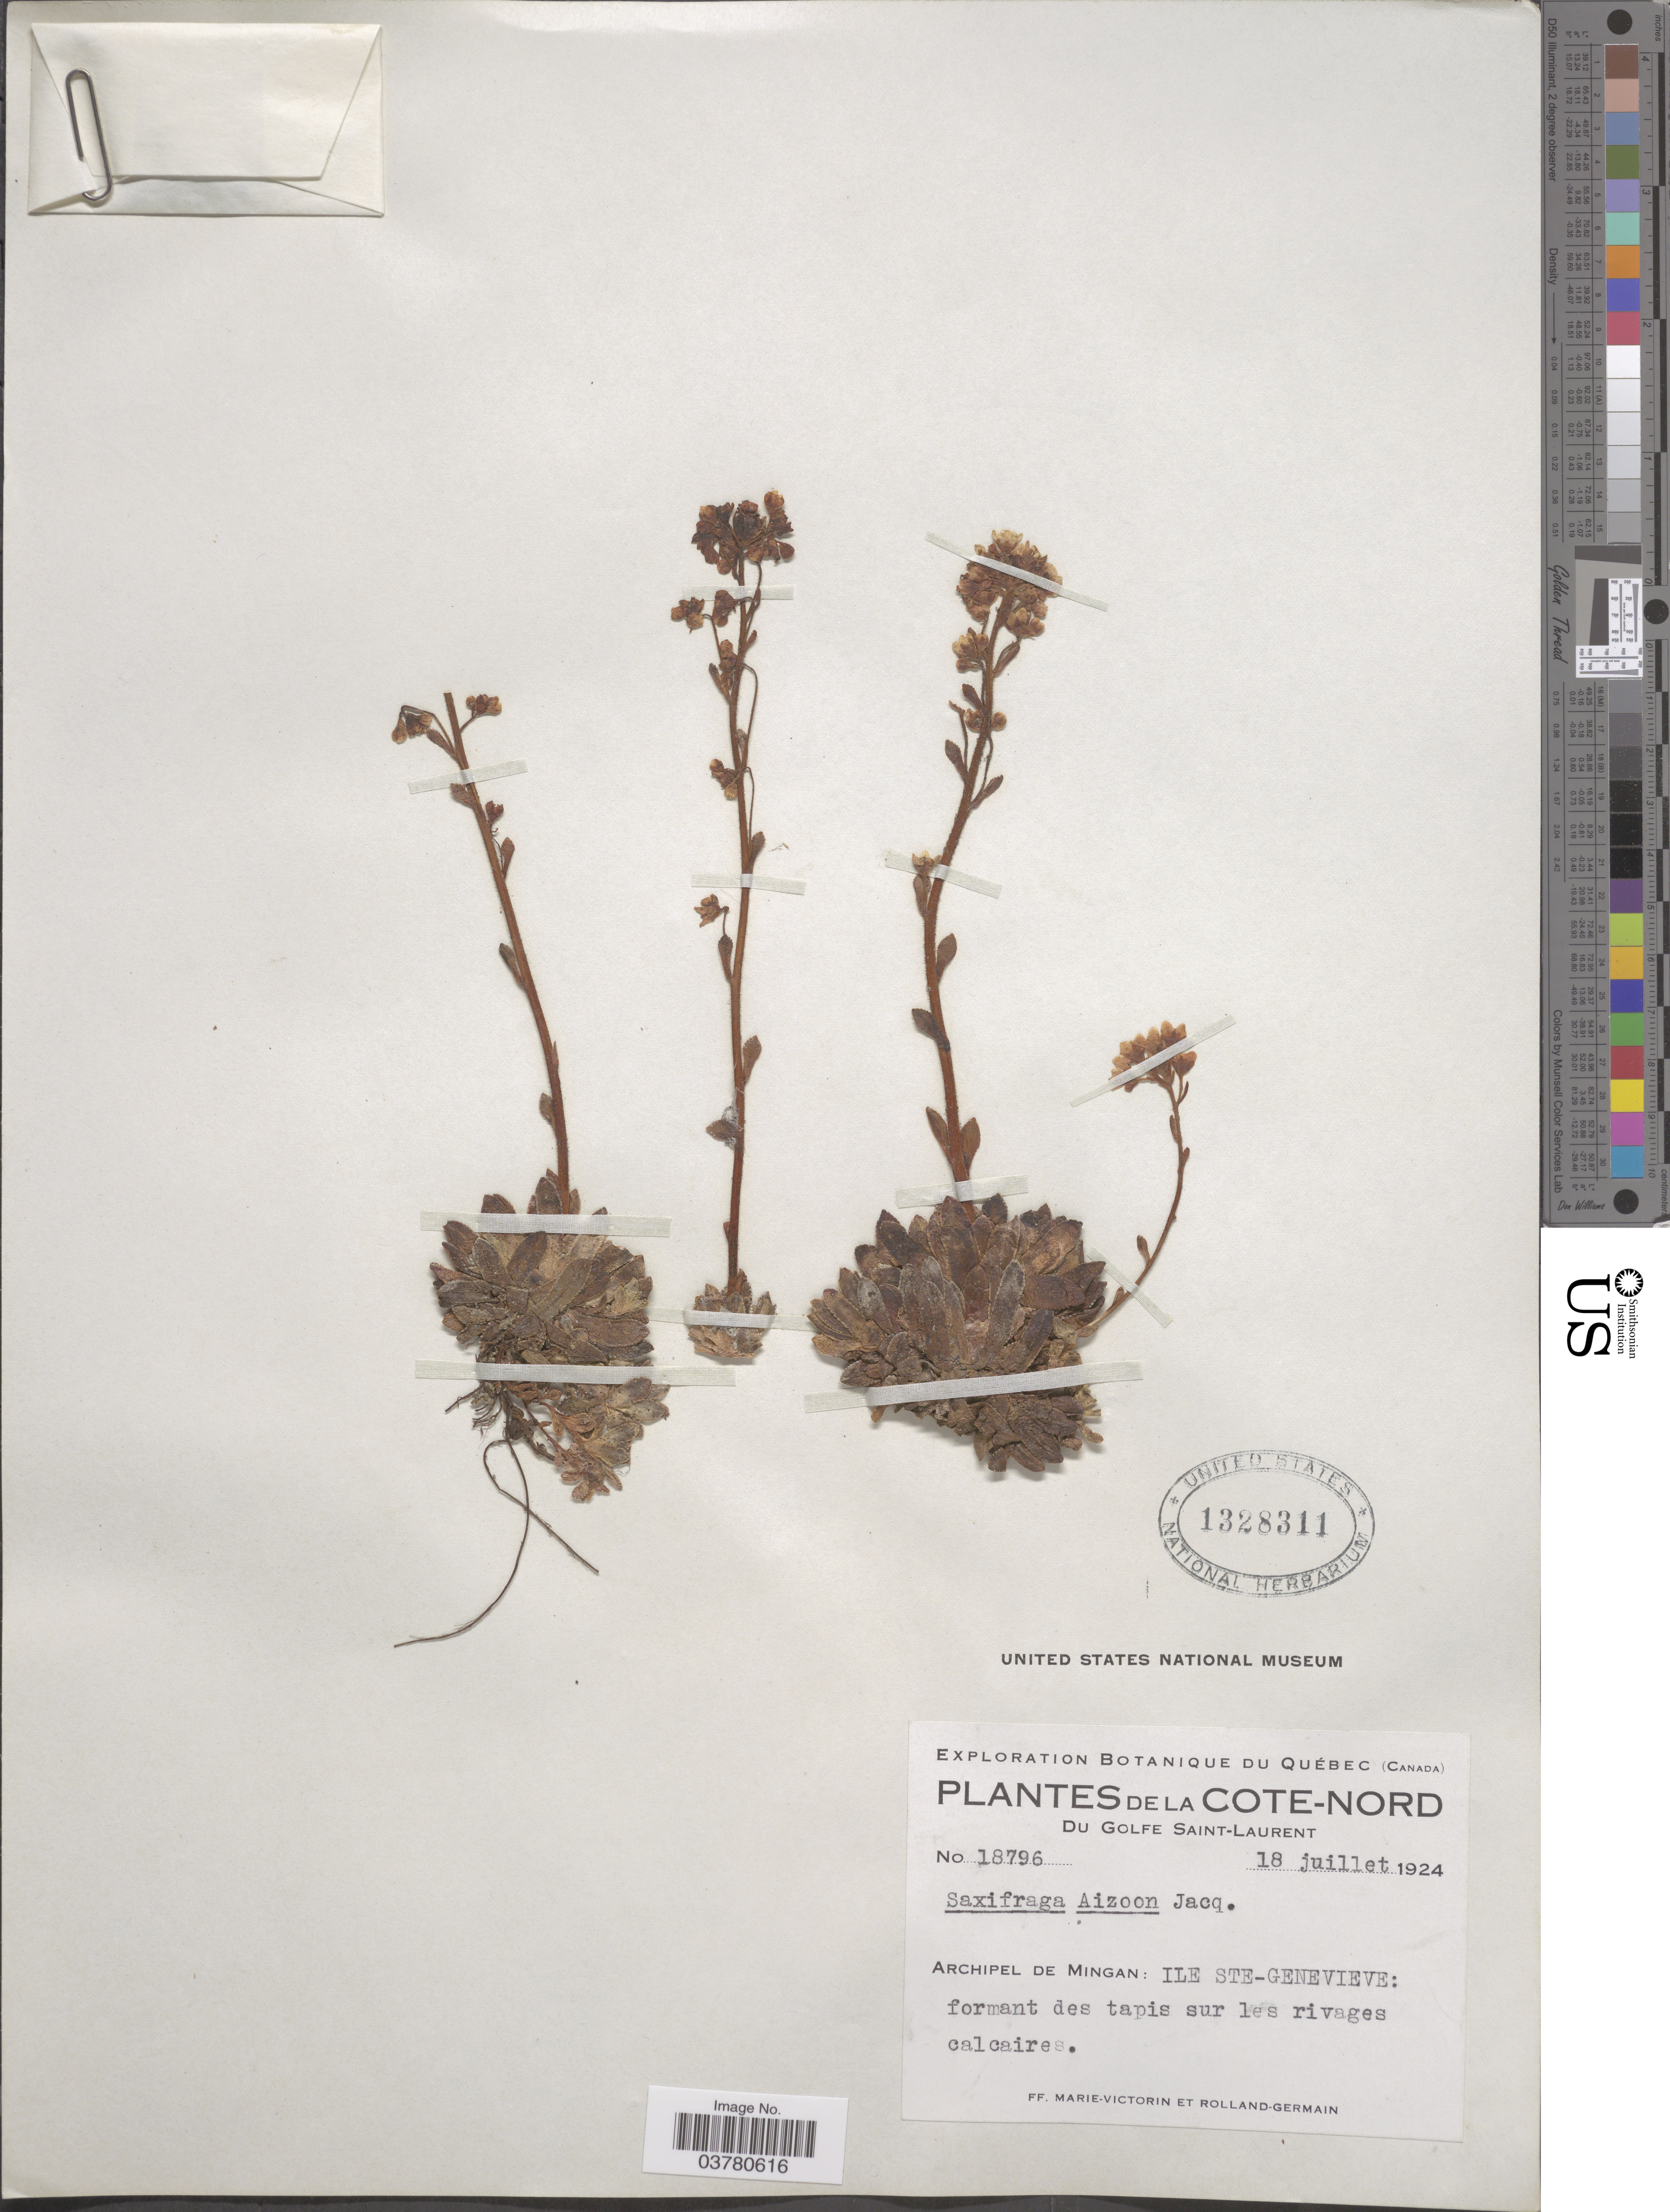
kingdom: Plantae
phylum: Tracheophyta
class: Magnoliopsida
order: Saxifragales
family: Saxifragaceae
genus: Saxifraga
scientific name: Saxifraga paniculata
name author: Mill.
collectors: F. Marie-Victorin & Rolland-Germain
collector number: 18796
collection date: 1924-07-18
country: Canada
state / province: Quebec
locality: Exploration Botanique du Québec (Canada). La Cote-Nord du Golfe Saint-Laurent. Archipel de Mingan: Ile Ste-Genevieve.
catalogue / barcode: US 1328311